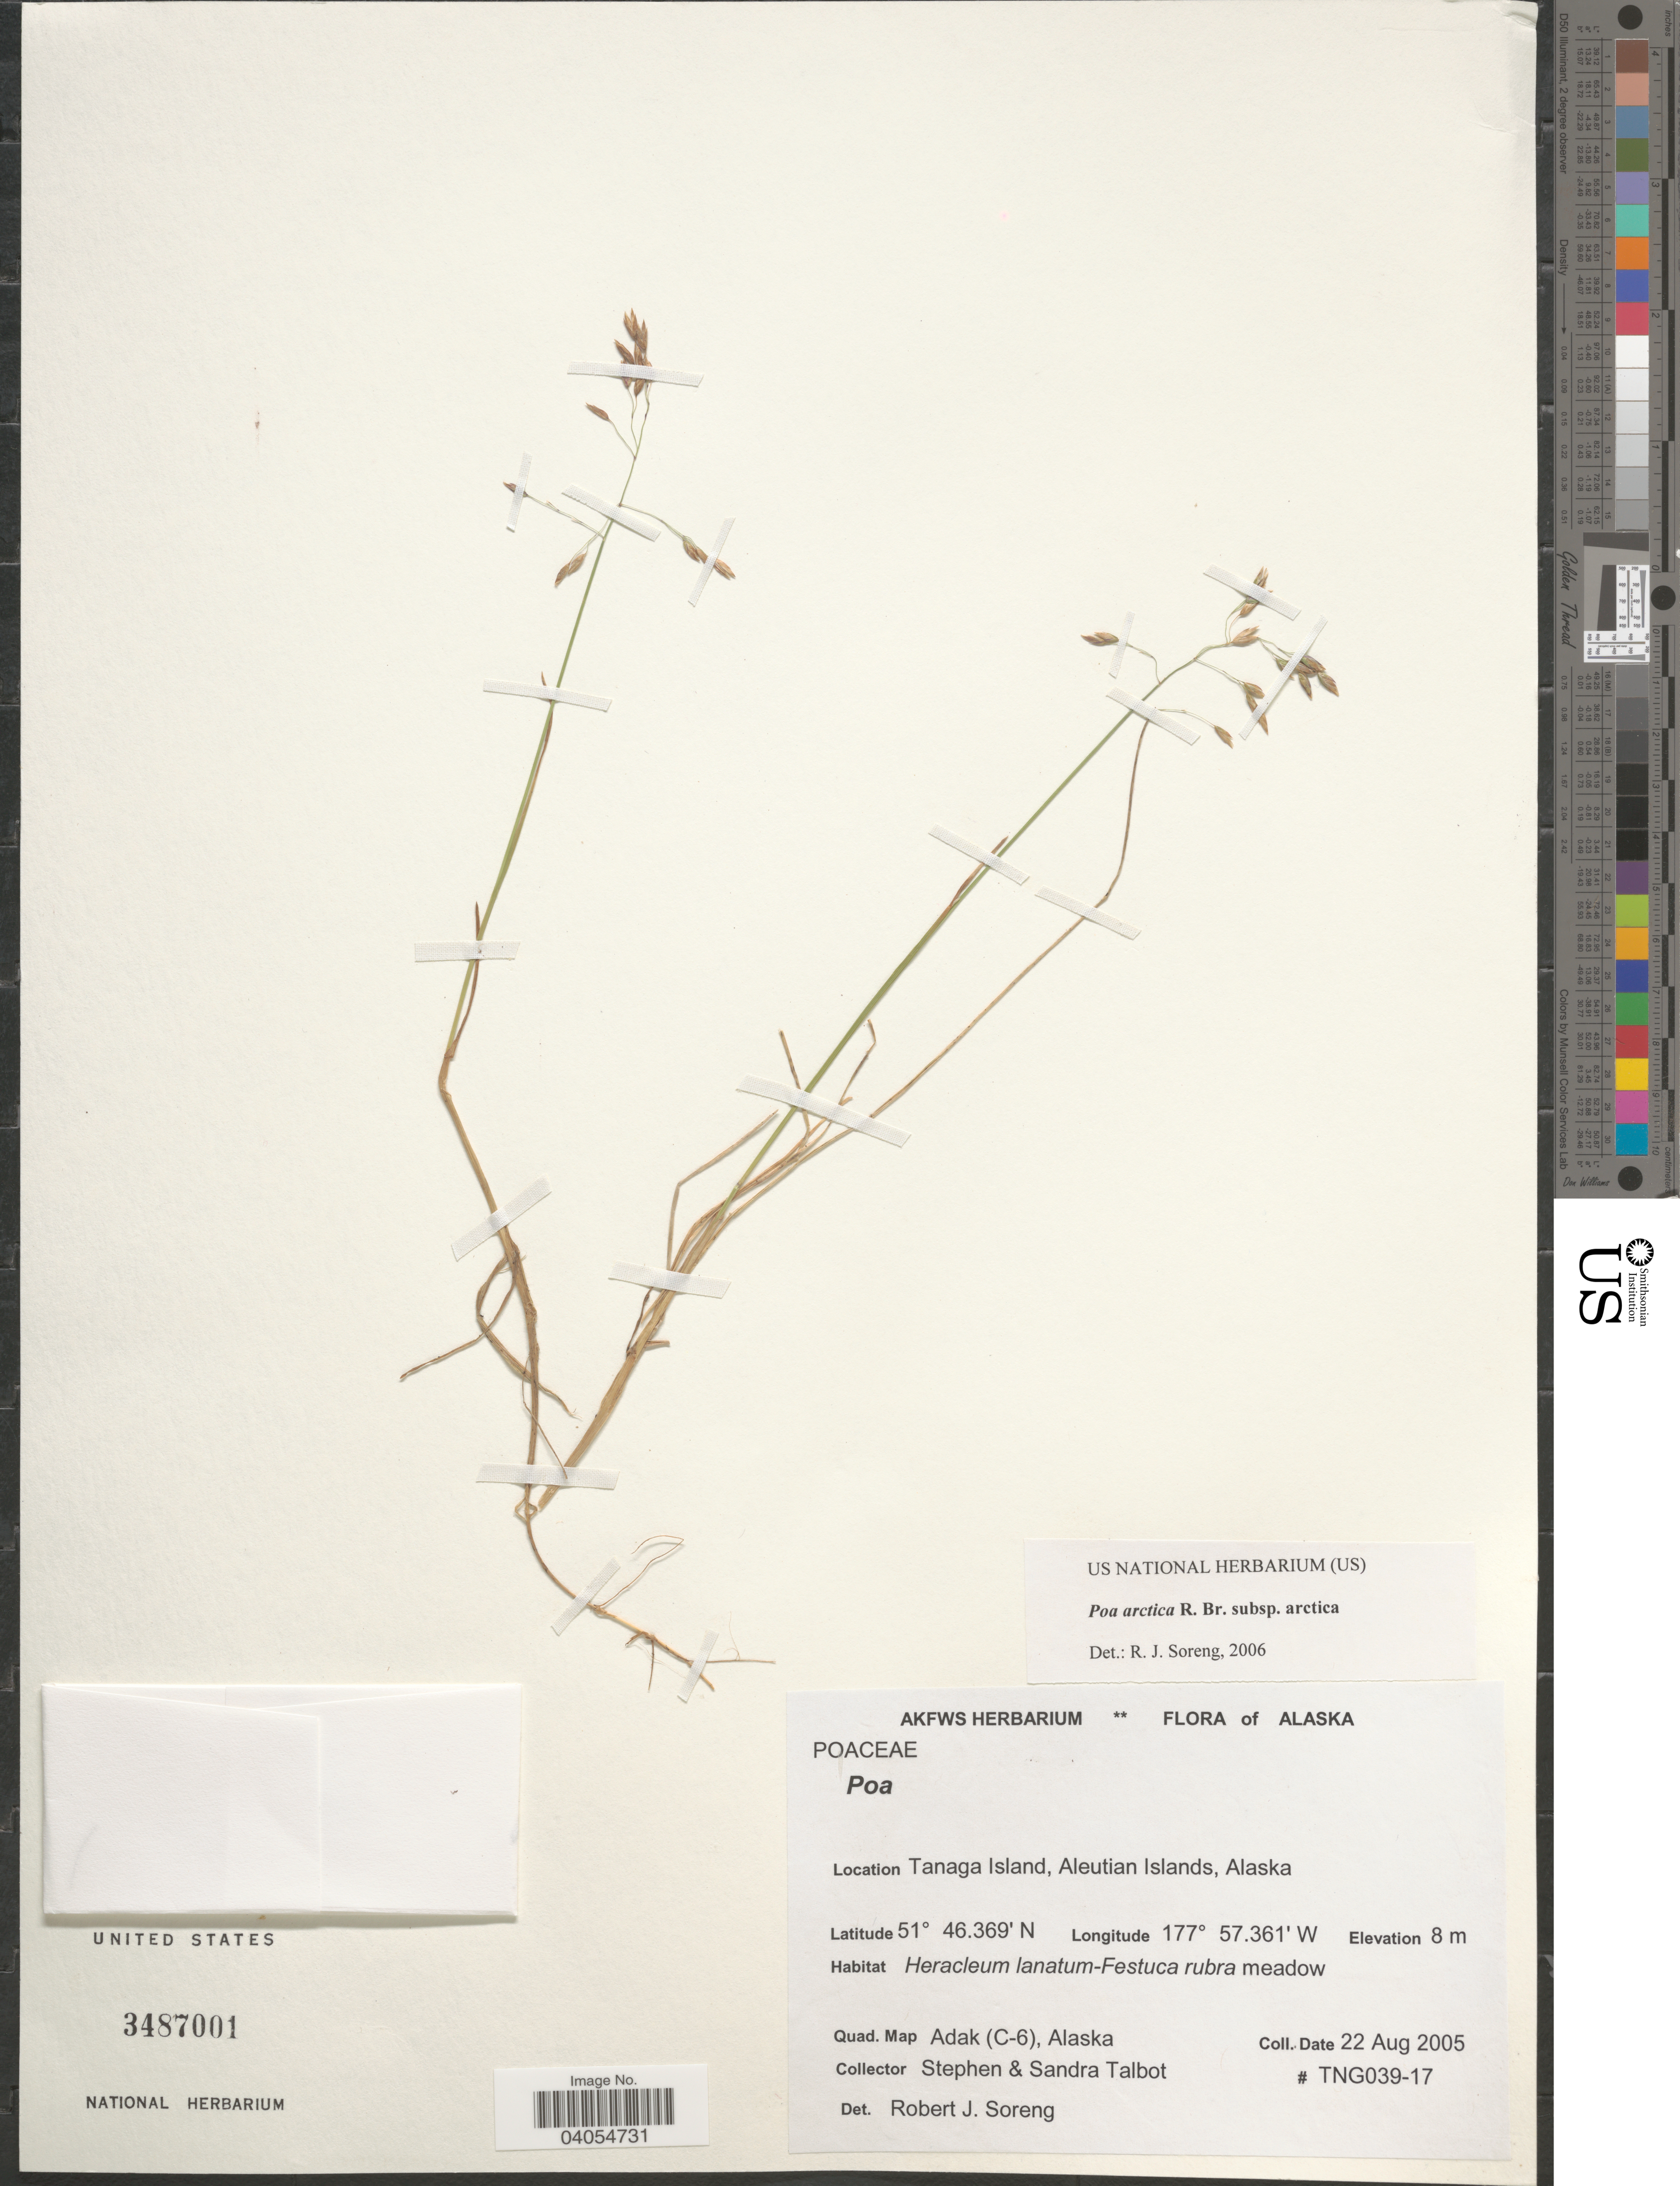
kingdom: Plantae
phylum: Tracheophyta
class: Liliopsida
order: Poales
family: Poaceae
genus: Poa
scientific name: Poa arctica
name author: R. Br.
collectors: S. S. Talbot & S. Talbot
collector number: TNG039-17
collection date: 2005-08-22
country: United States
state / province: Alaska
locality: Tanaga Island, Aleutian Islands. Quad. Map Adak (C-6).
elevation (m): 8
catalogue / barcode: US 3487001